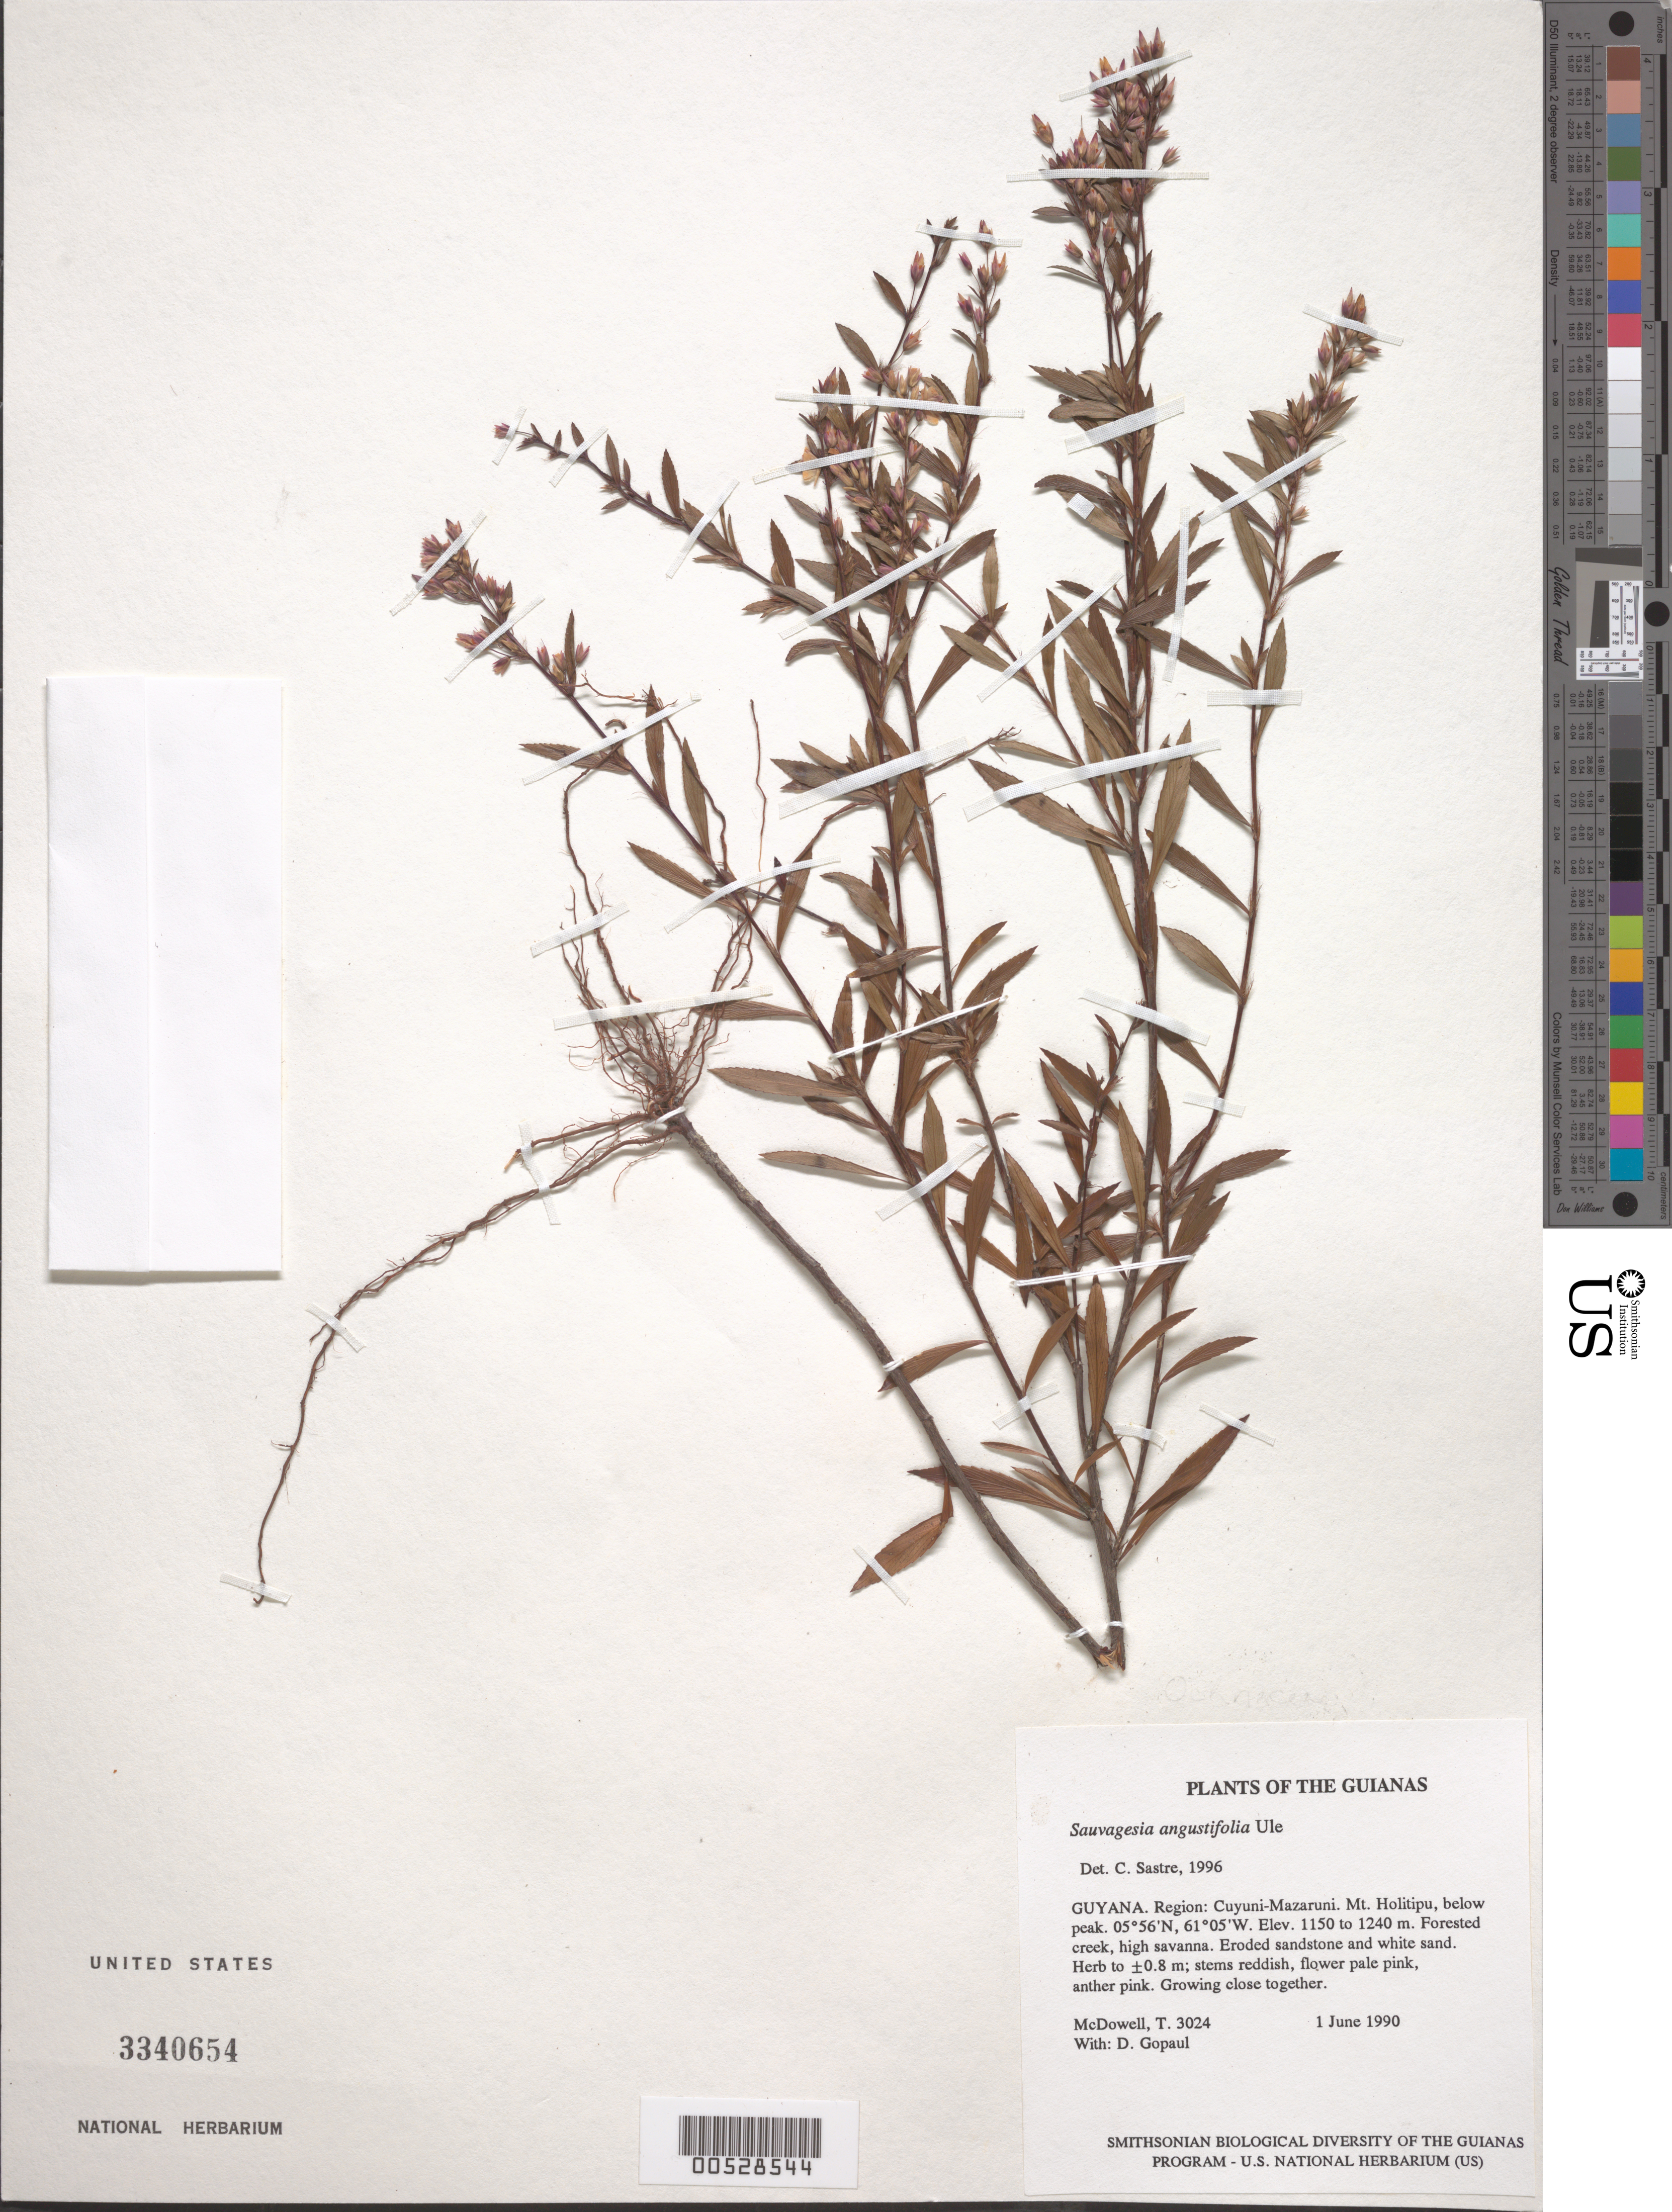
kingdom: Plantae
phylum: Tracheophyta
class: Magnoliopsida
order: Malpighiales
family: Ochnaceae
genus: Sauvagesia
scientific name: Sauvagesia angustifolia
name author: Ule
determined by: Sastre, C. H. L.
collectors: T. McDowell, D. Hughs & D. Gopaul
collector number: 3024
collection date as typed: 1 June 1990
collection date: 1990-06-01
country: Guyana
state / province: Cuyuni-Mazaruni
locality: Mt. Holitipu camp, below peak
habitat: Forested creek, high savanna. Eroded sandstone and white sand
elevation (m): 1150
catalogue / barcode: US 3340654